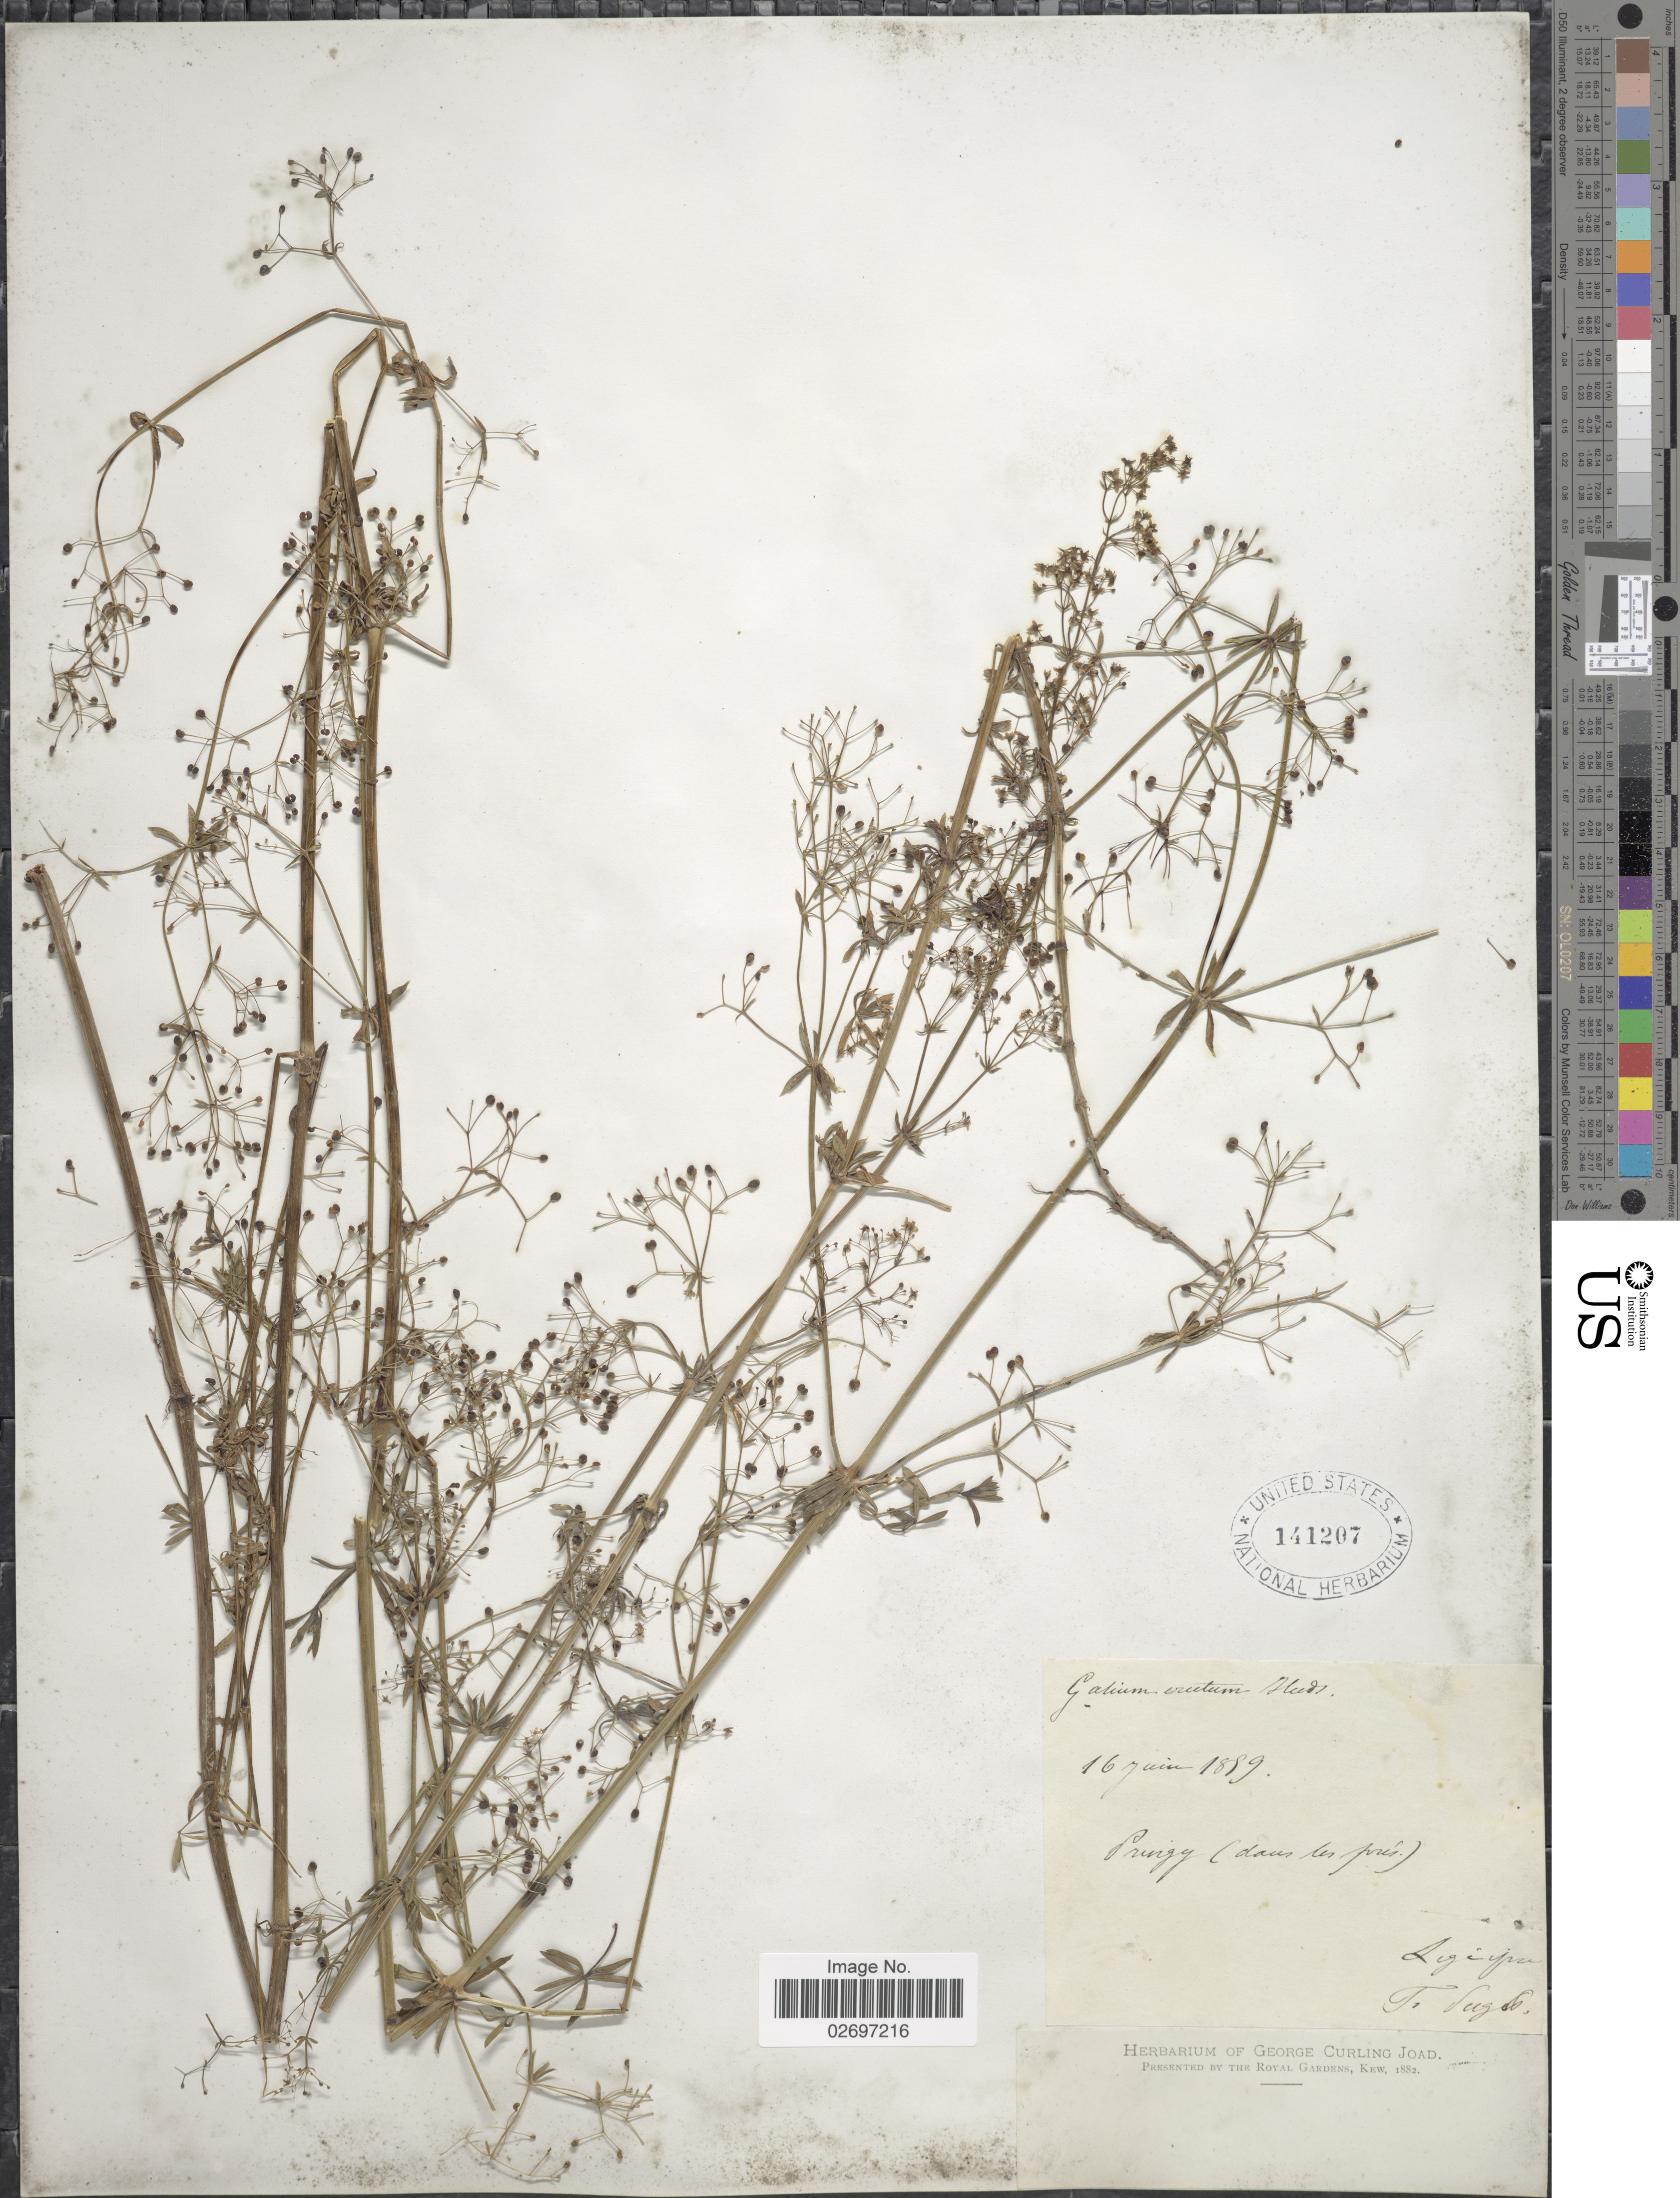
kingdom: Plantae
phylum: Tracheophyta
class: Magnoliopsida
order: Gentianales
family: Rubiaceae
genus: Galium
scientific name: Galium erectum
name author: Huds.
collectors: F. Puget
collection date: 1889-06-16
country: France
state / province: Auvergne-Rhône-Alpes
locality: Pringy (dans les pres)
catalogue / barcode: US 141207